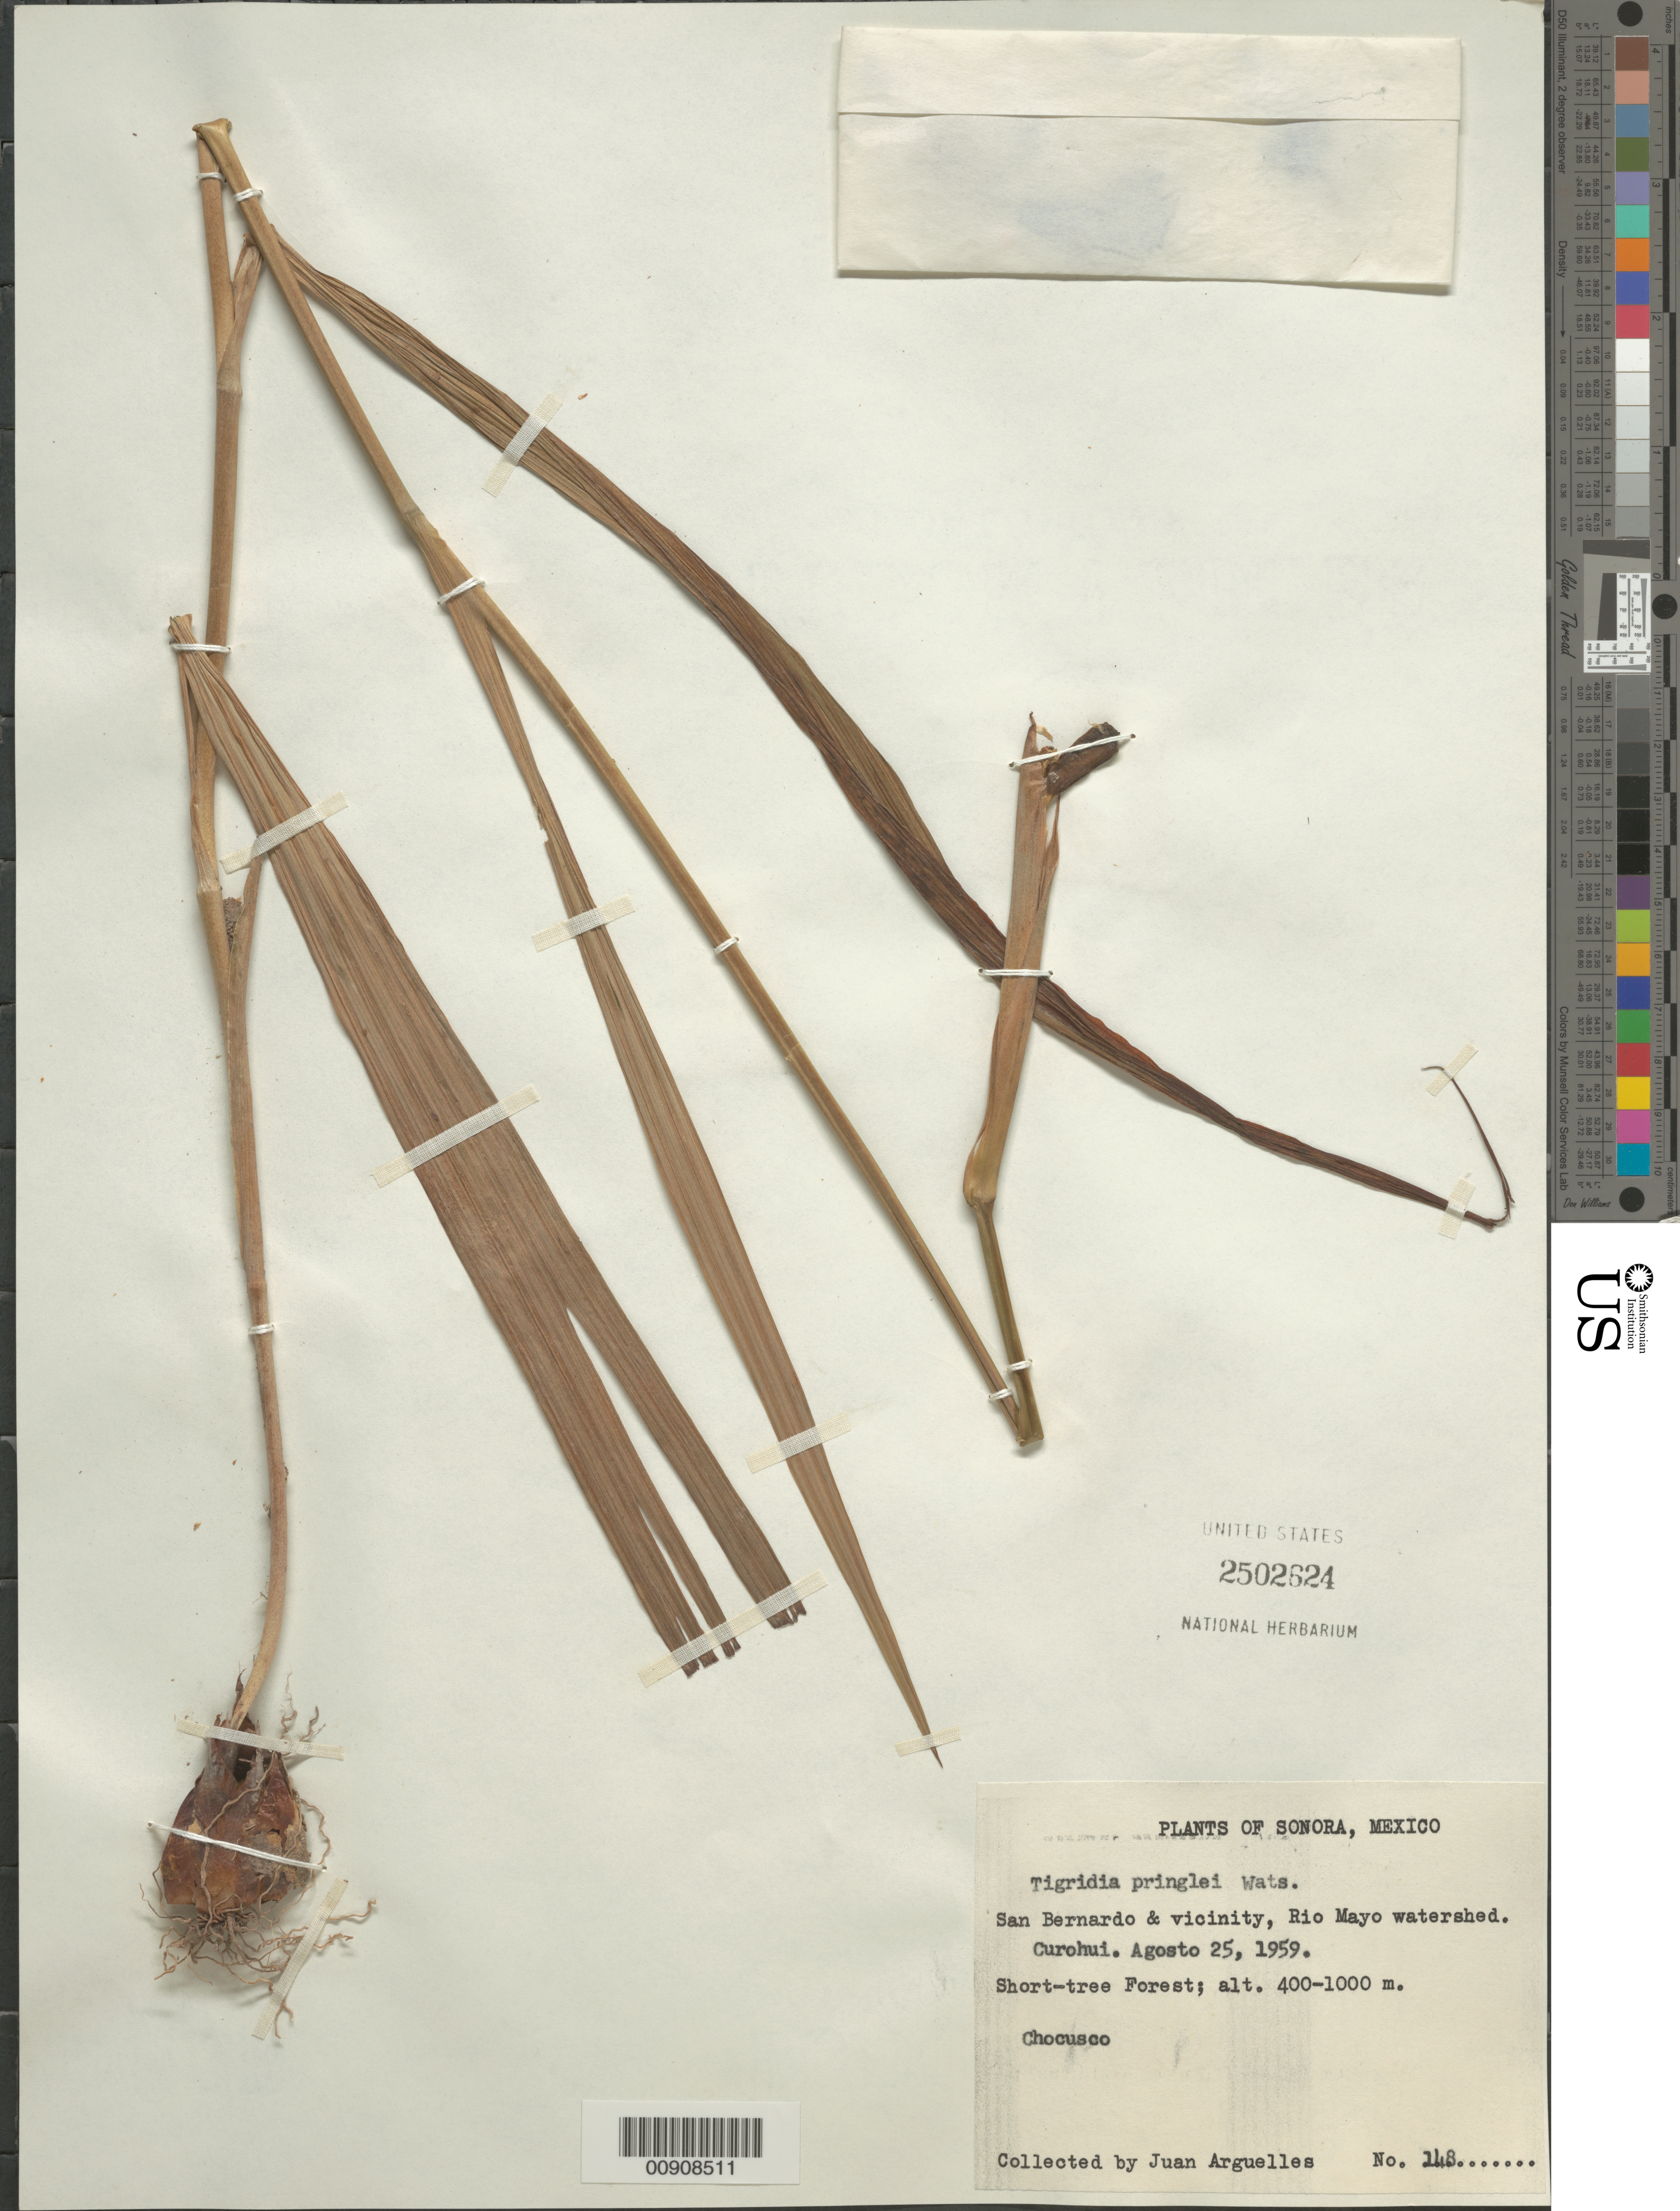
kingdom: Plantae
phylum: Tracheophyta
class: Liliopsida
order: Asparagales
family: Iridaceae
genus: Tigridia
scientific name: Tigridia pringlei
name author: S. Watson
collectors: J. Arguelles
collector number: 148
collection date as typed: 25 Aug 1959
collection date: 1959-08-25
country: Mexico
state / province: Sonora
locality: San Bernardo & vicinity, Río Mayo watershed. Curohui.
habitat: Short-tree forest.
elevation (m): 1000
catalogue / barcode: US 2502624